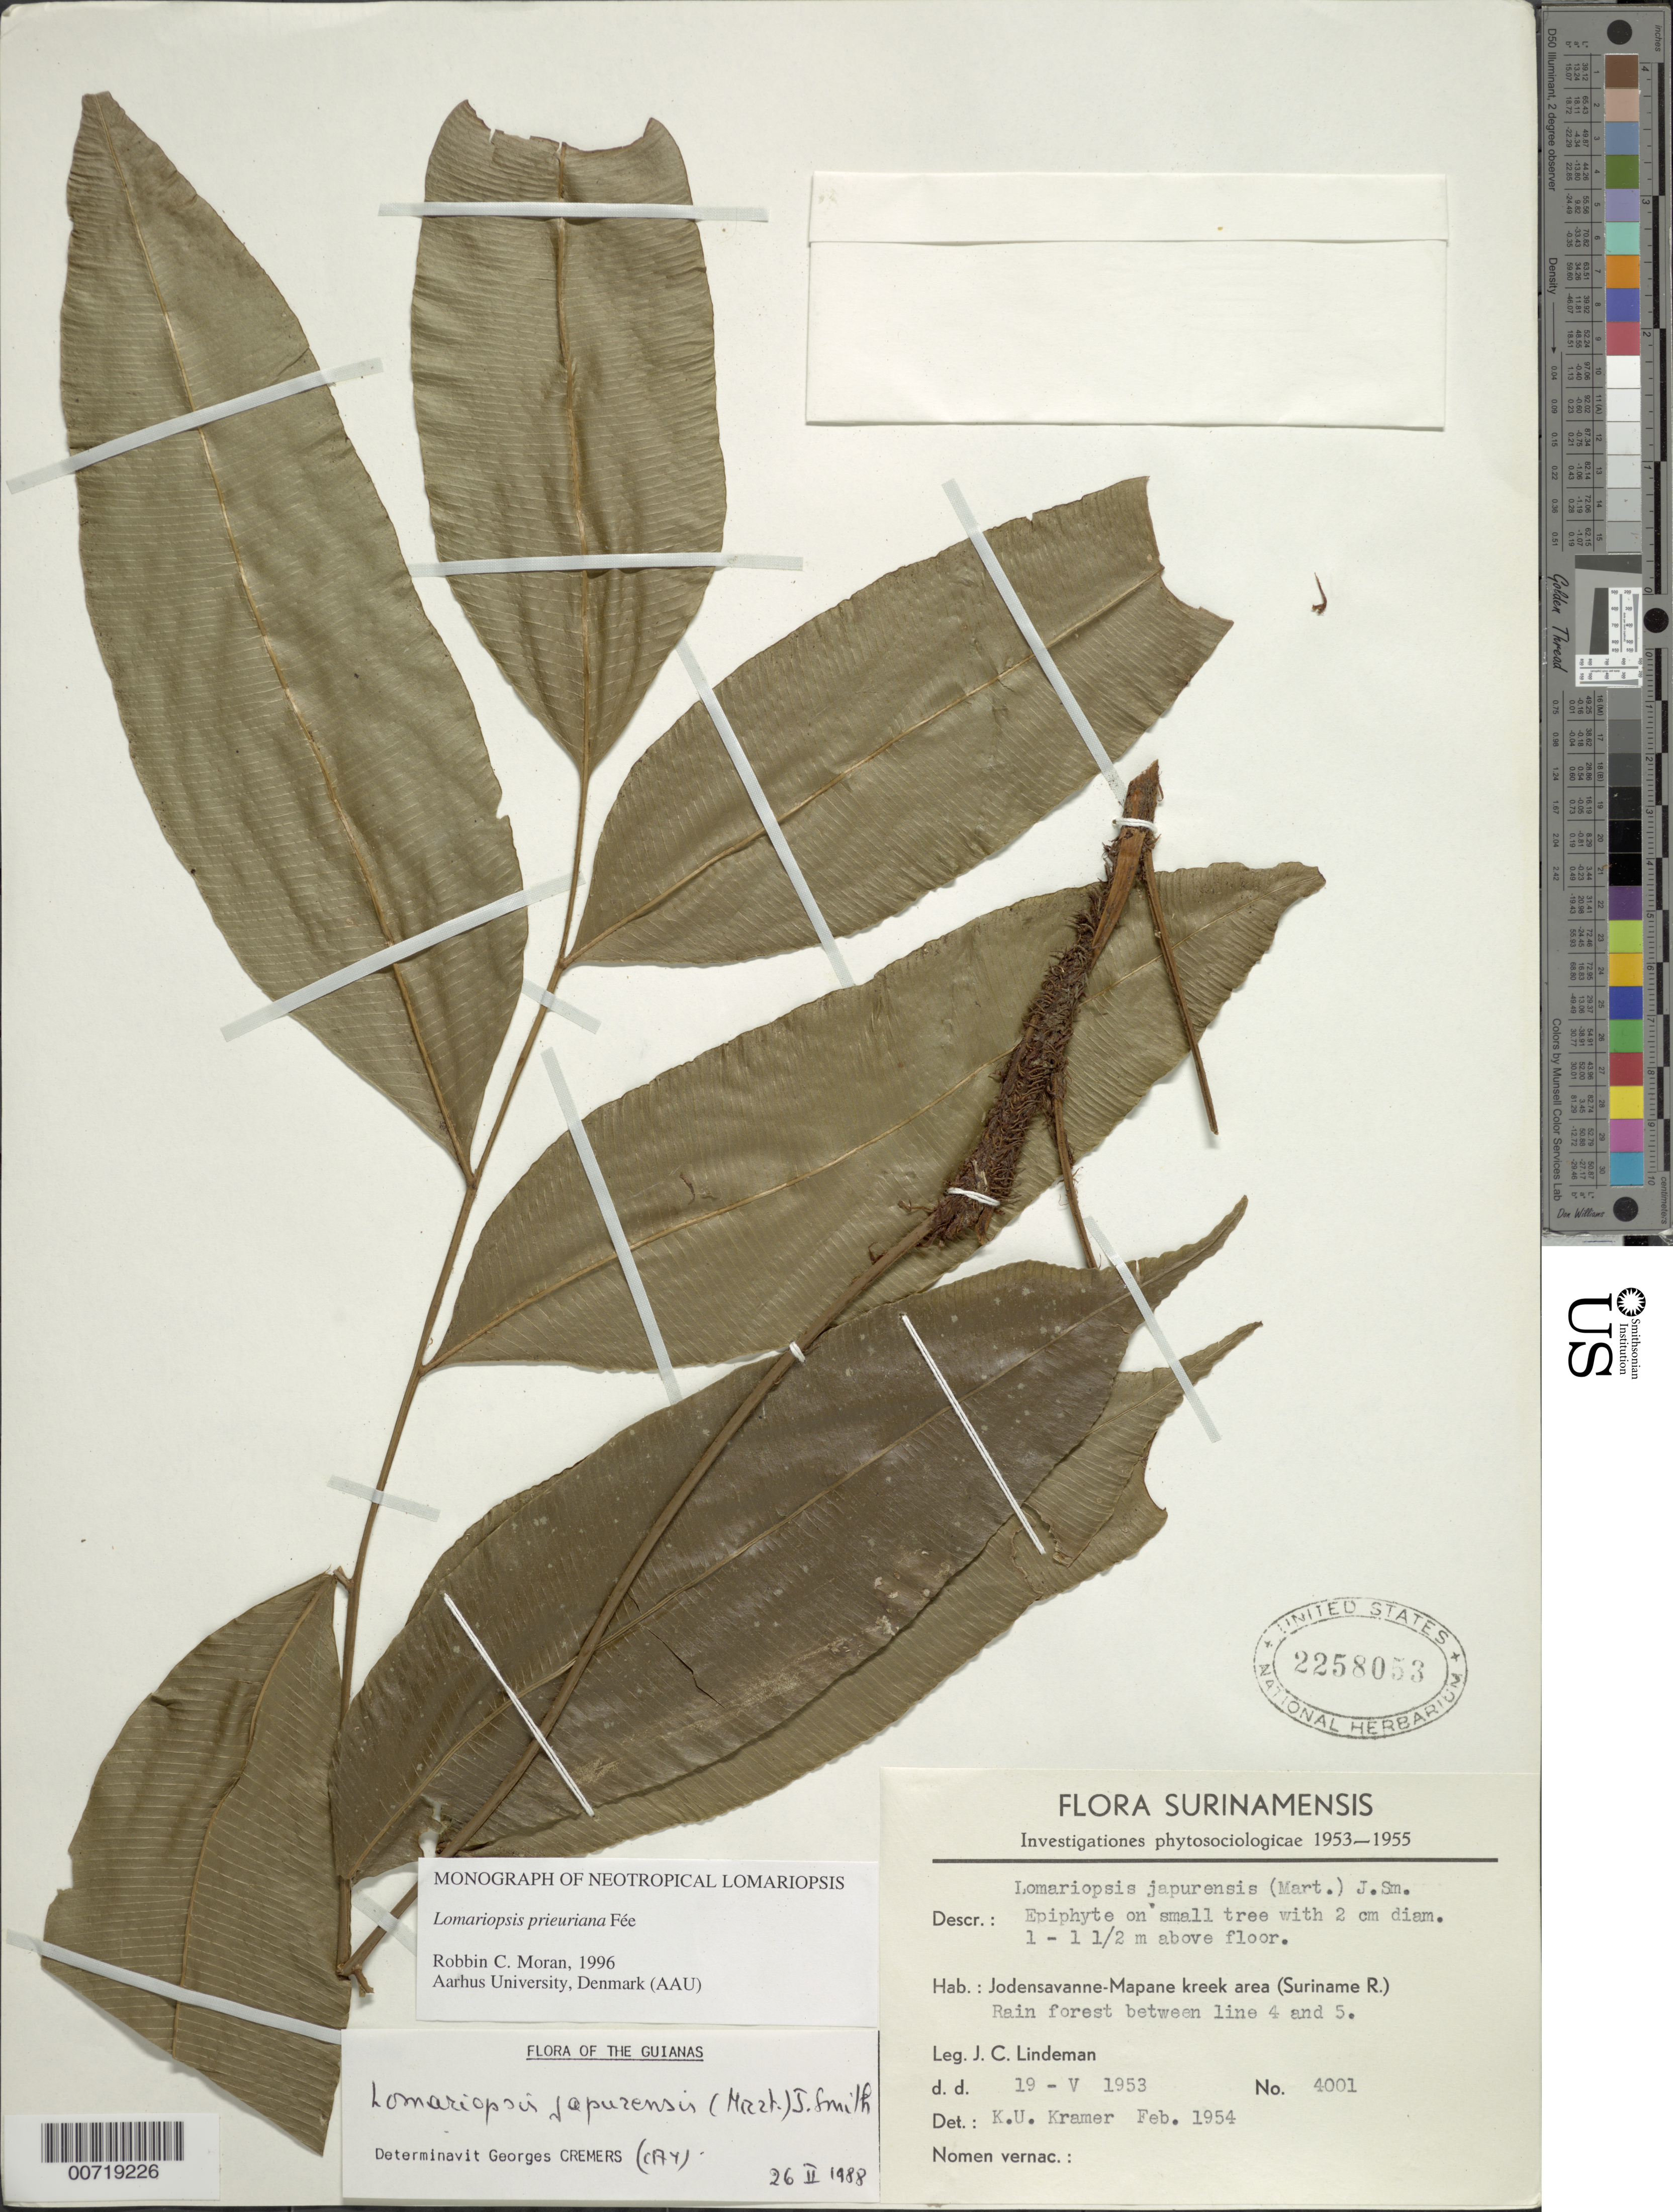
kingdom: Plantae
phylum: Tracheophyta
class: Polypodiopsida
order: Polypodiales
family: Lomariopsidaceae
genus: Lomariopsis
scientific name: Lomariopsis prieuriana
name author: Fée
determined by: Moran, R. C.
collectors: J. C. Lindeman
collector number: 4001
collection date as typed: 19-May-53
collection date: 1953-05-19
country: Suriname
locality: Jodensavanne-Mapane kreek area (Suriname River)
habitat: Rainforest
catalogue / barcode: US 2258053